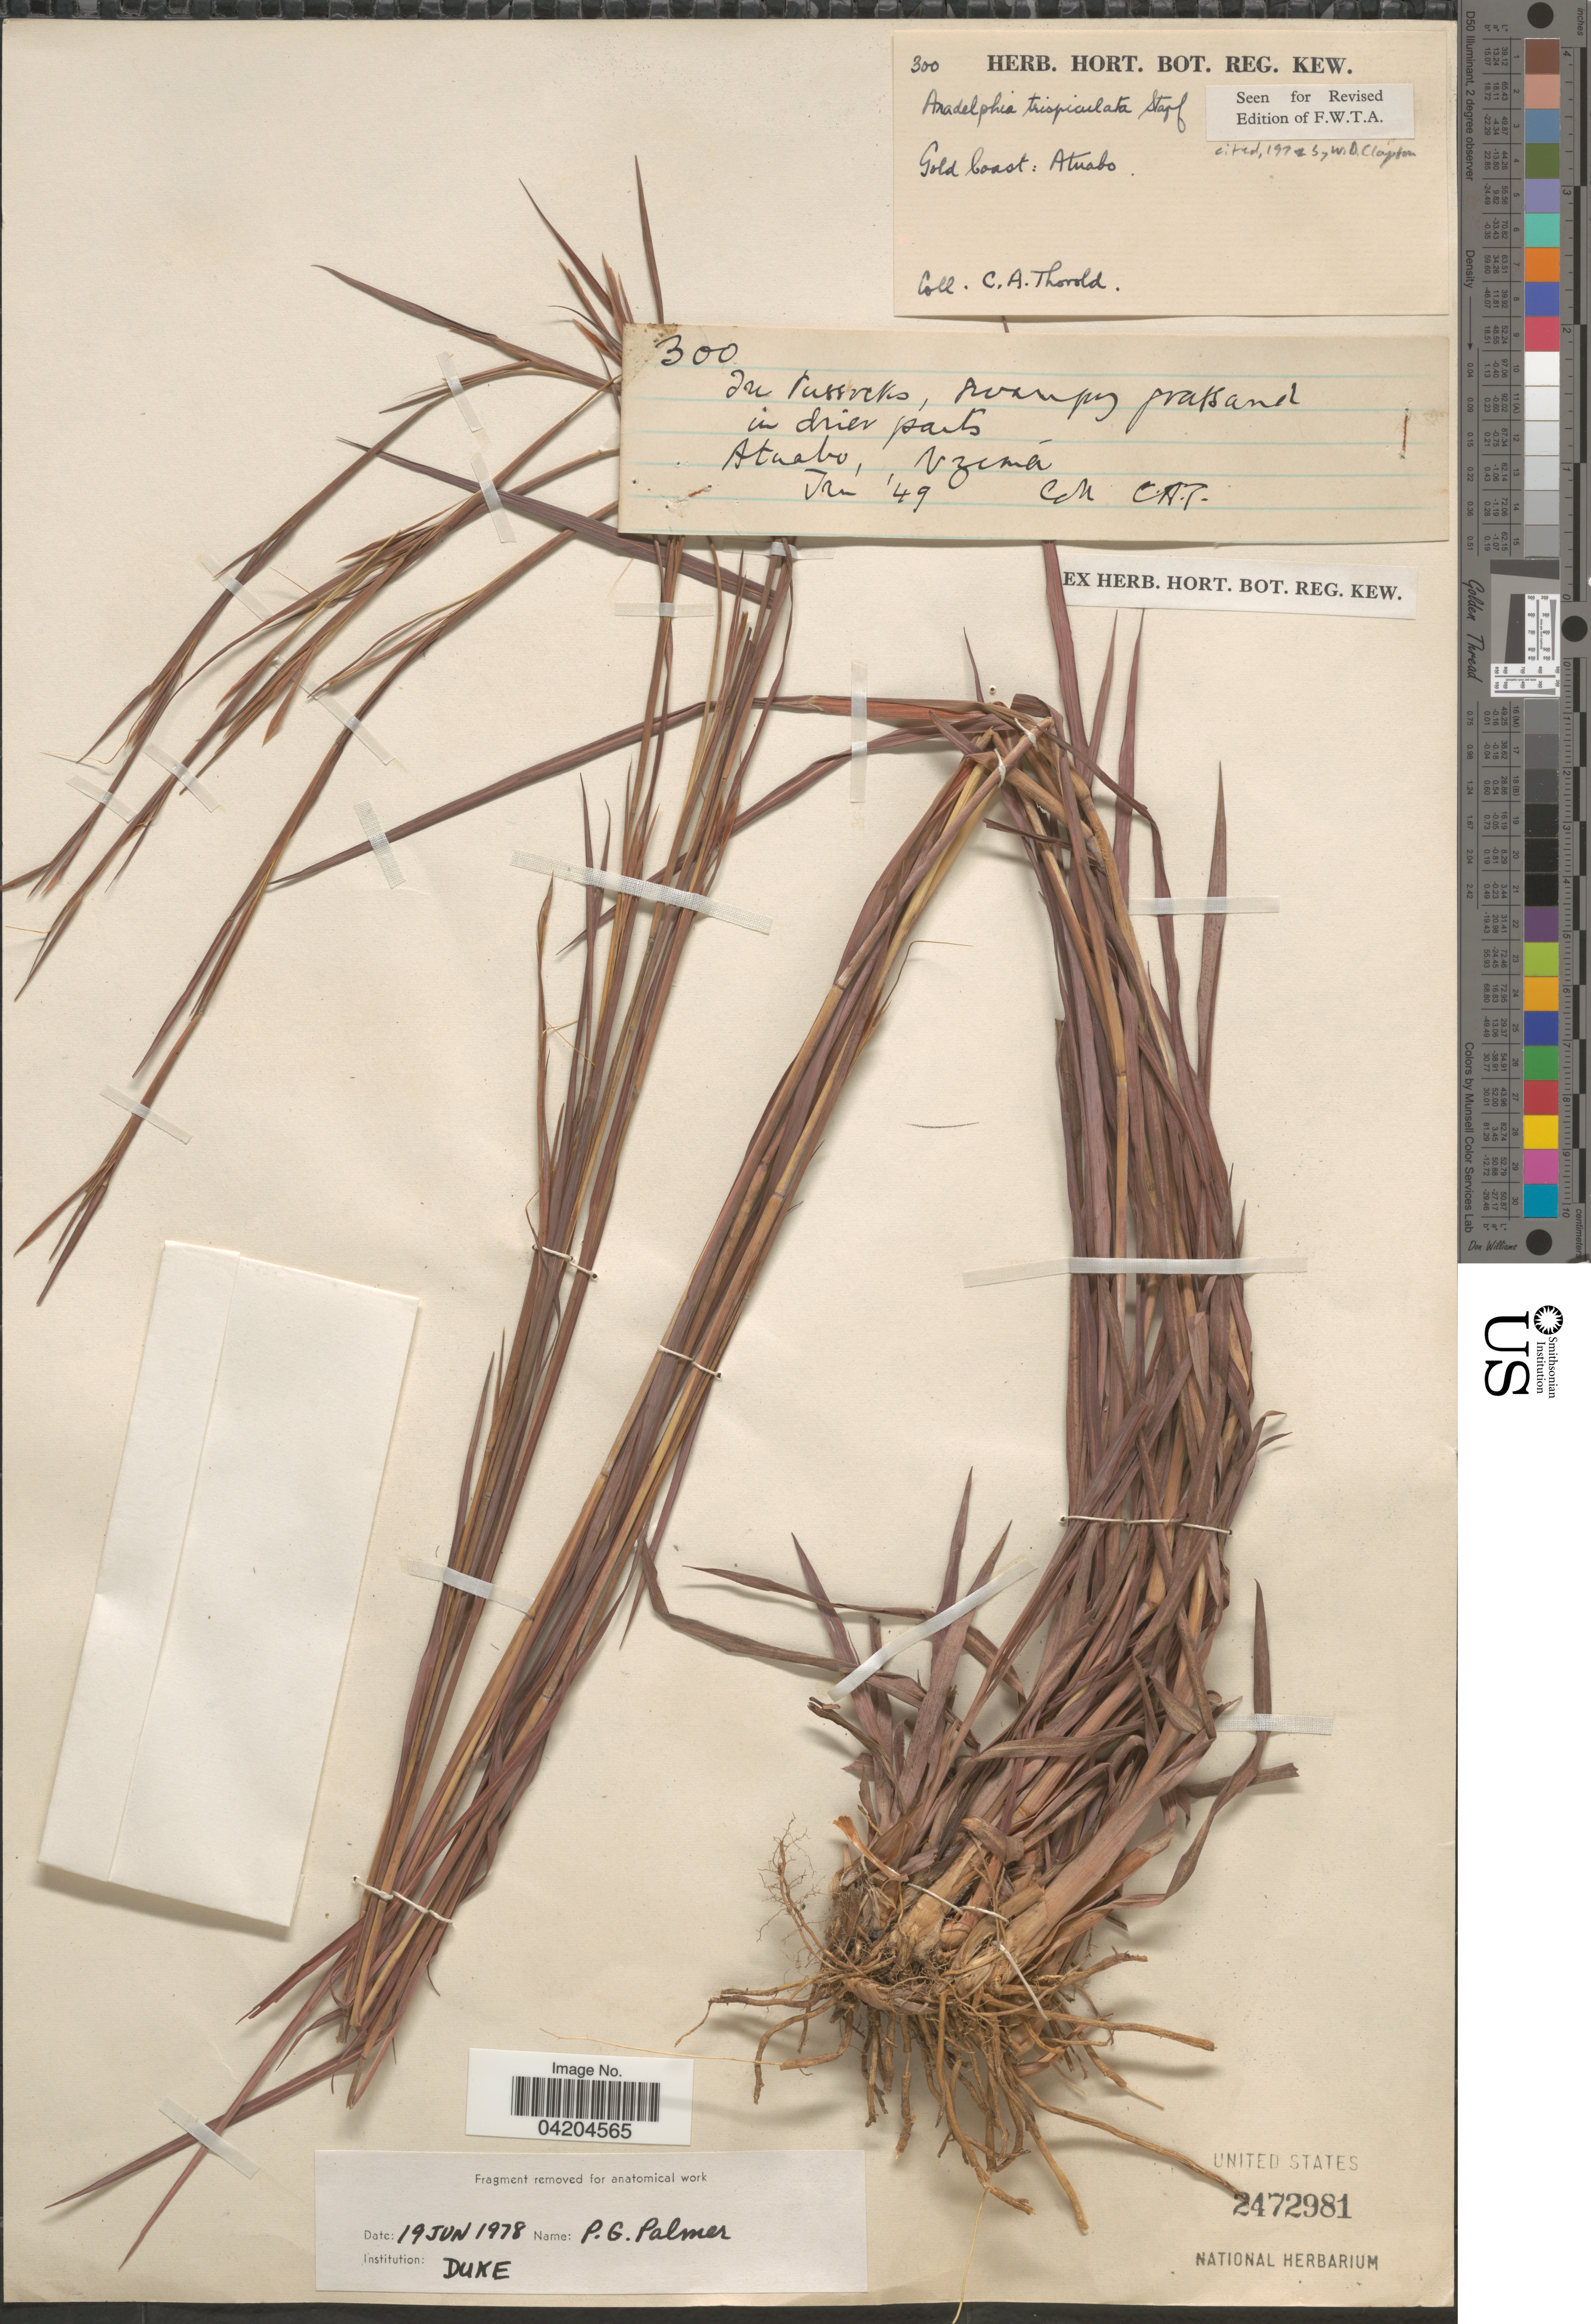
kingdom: Plantae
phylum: Tracheophyta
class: Liliopsida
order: Poales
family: Poaceae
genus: Anadelphia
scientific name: Anadelphia trispiculata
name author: Stapf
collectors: C. Thorold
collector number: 300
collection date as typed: Transcribed d/m/y: /1/49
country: Ghana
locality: Gold Coast: Atuabo. Nzima.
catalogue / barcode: US 2472981